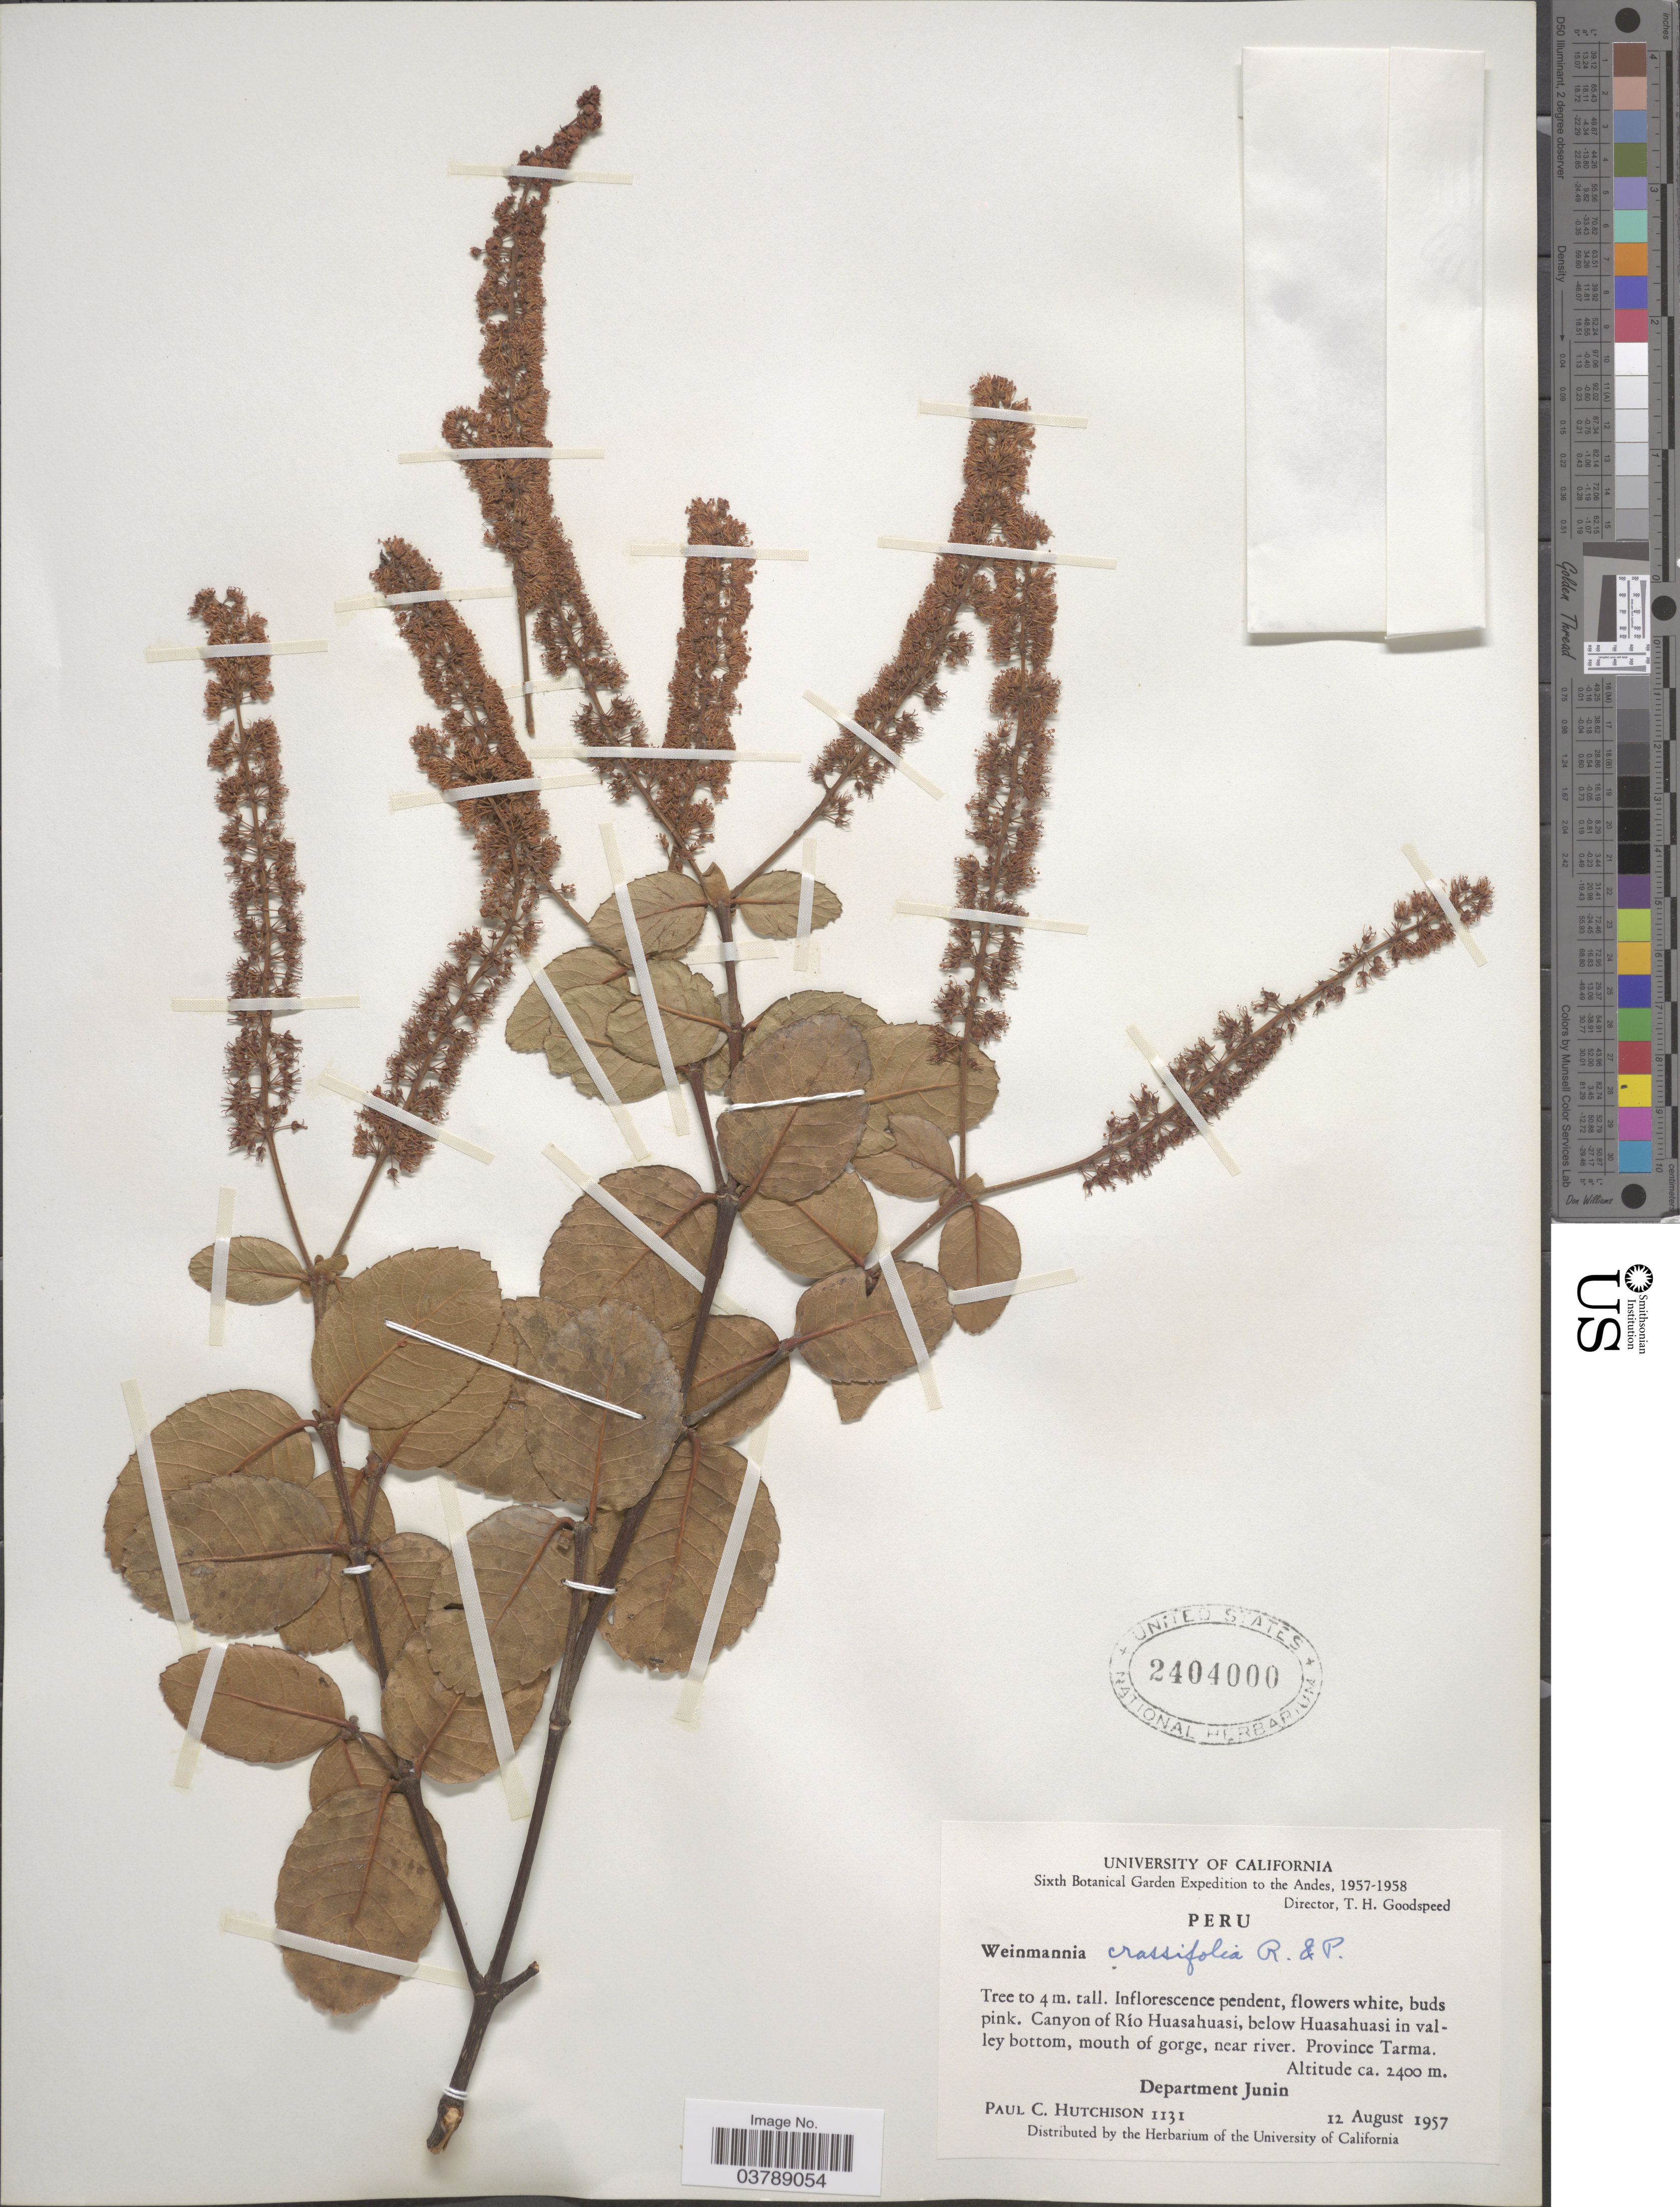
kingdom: Plantae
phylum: Tracheophyta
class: Magnoliopsida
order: Oxalidales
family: Cunoniaceae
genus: Weinmannia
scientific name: Weinmannia crassifolia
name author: Ruiz & Pav.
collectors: P. C. Hutchison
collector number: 1131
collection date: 1957-08-12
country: Peru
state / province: Junín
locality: The Andes. Canyon of Río Huasahuasi, below Huasahuasi in valley bottom, mouth of gorge, near river. Province Tarma. Department Junin.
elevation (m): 2400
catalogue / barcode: US 2404000